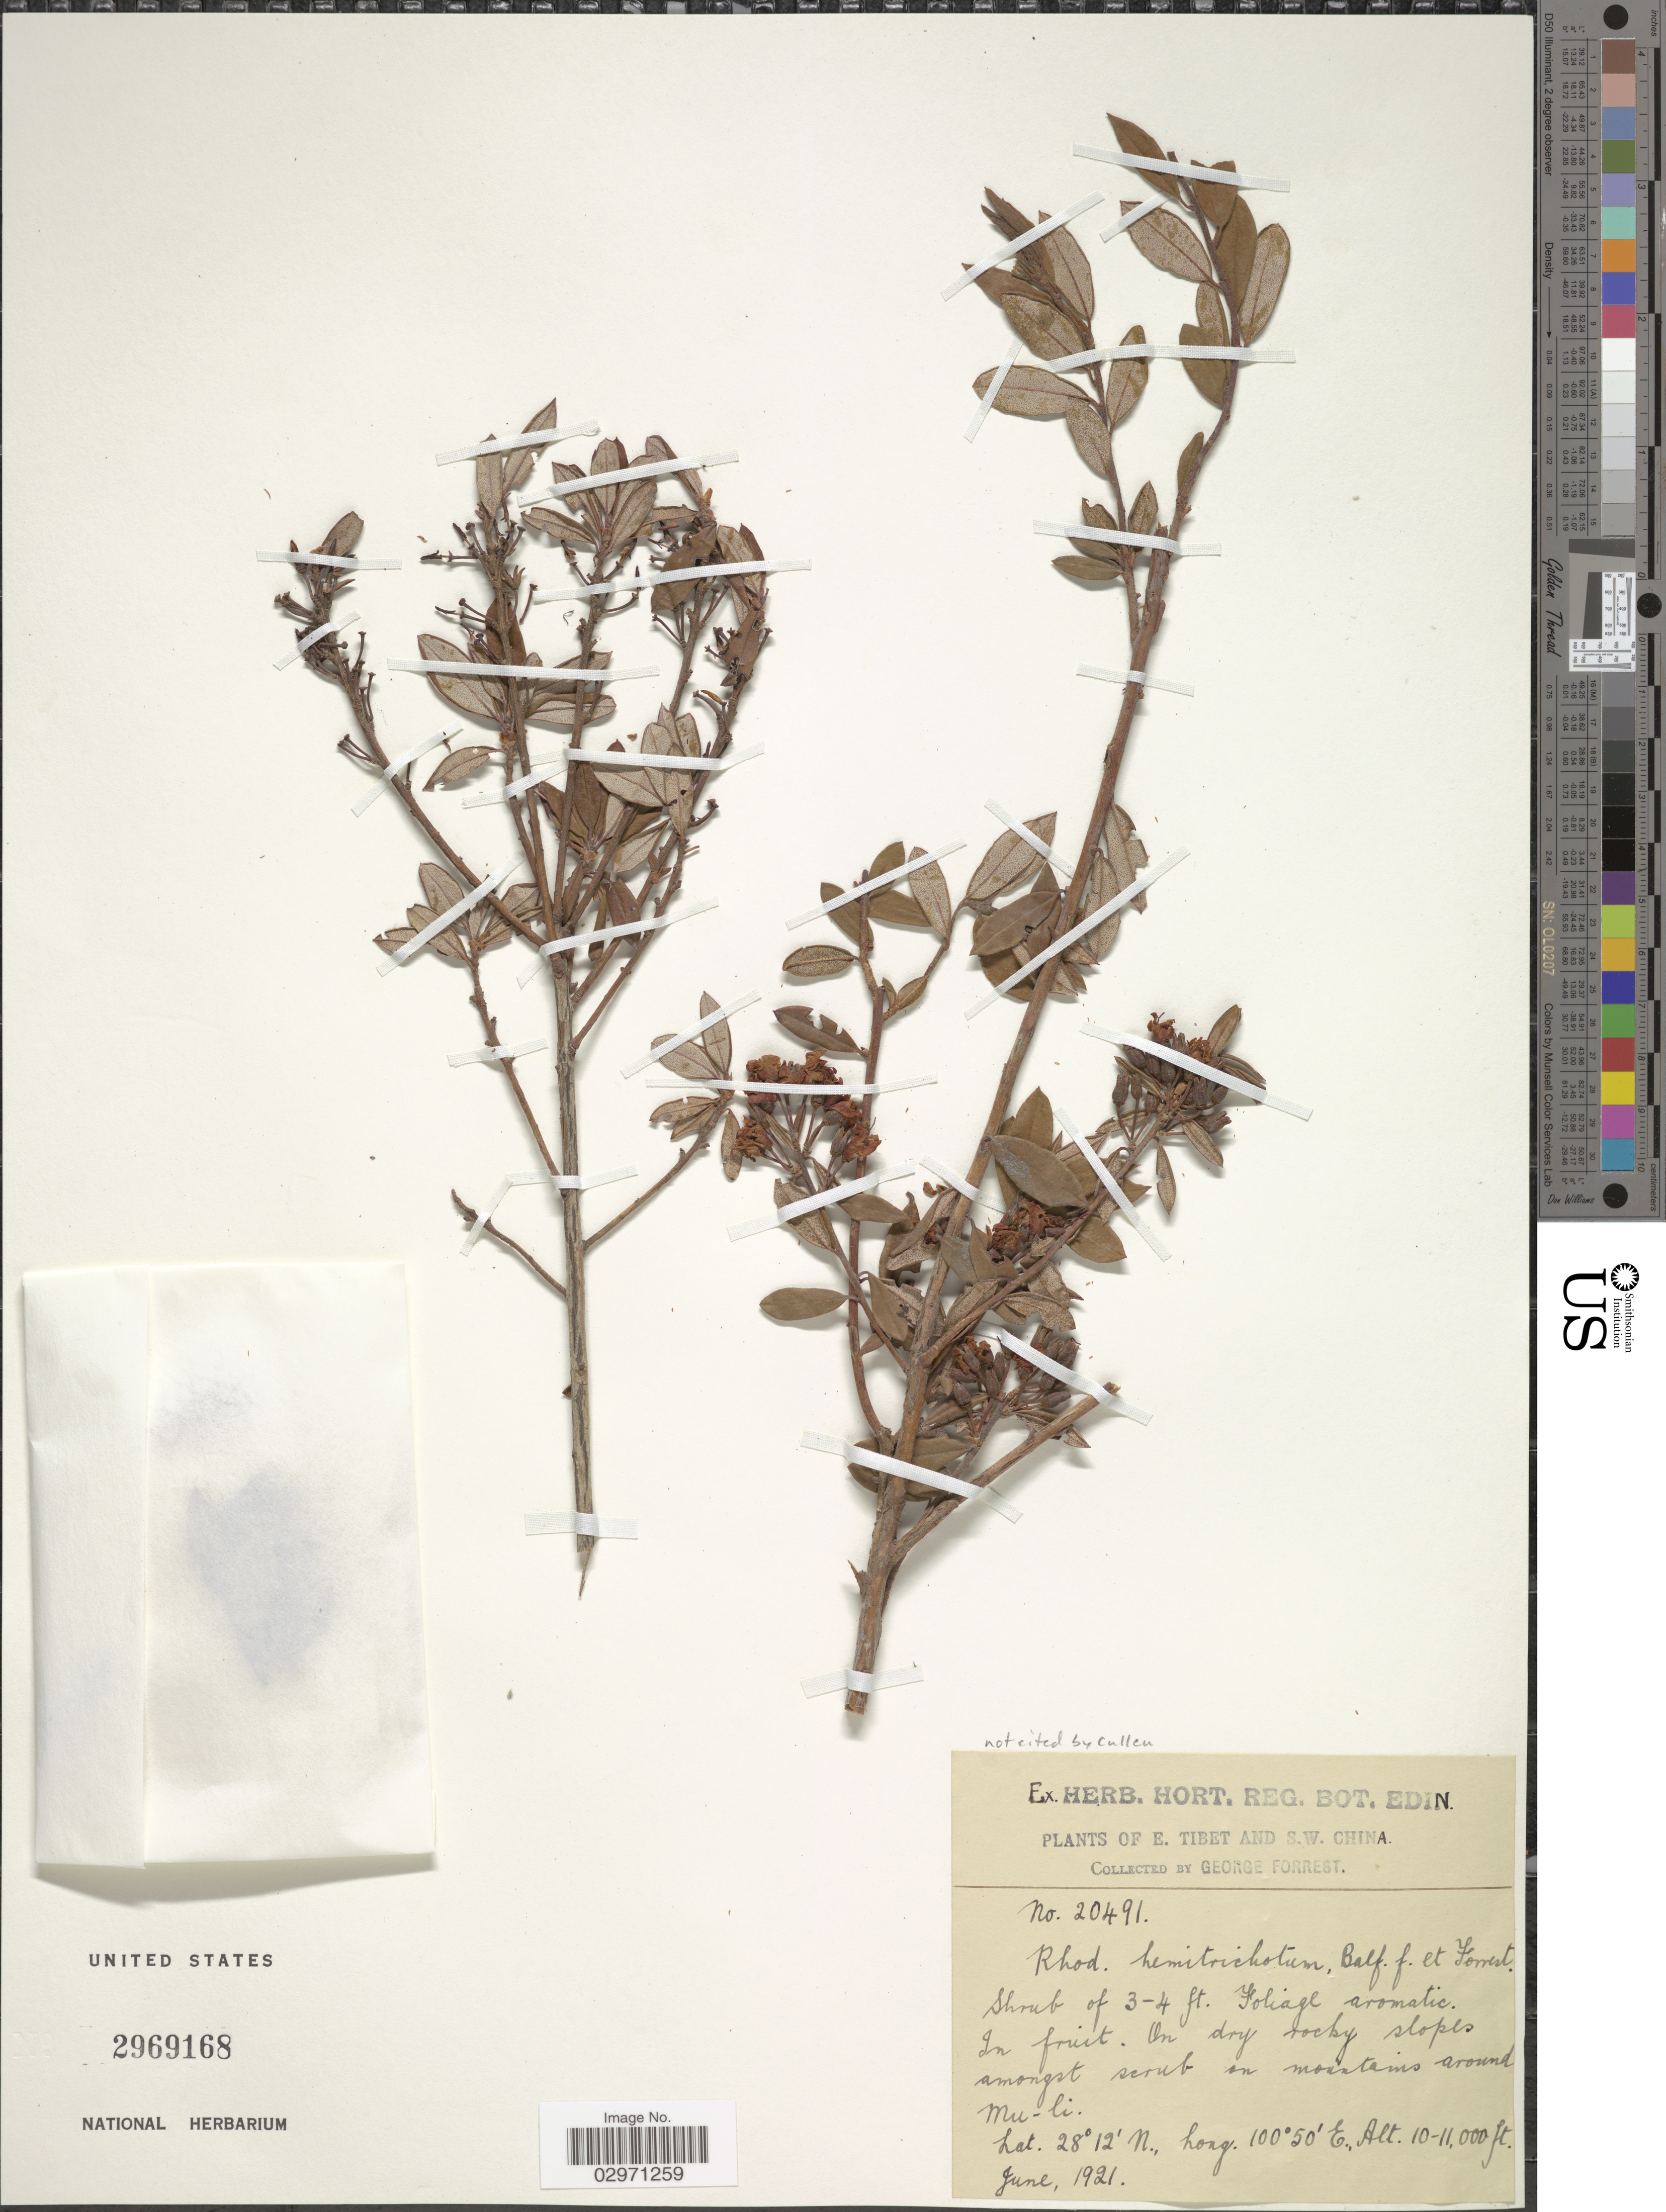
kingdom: Plantae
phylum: Tracheophyta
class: Magnoliopsida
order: Ericales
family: Ericaceae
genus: Rhododendron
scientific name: Rhododendron hemitrichotum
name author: Balf. f. & Forrest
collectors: G. Forrest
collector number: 20491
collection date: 1921-06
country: China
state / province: Xizang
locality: E. Tibet and S.W. China. On mountains around Mu-li.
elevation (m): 3048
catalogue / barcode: US 2969168